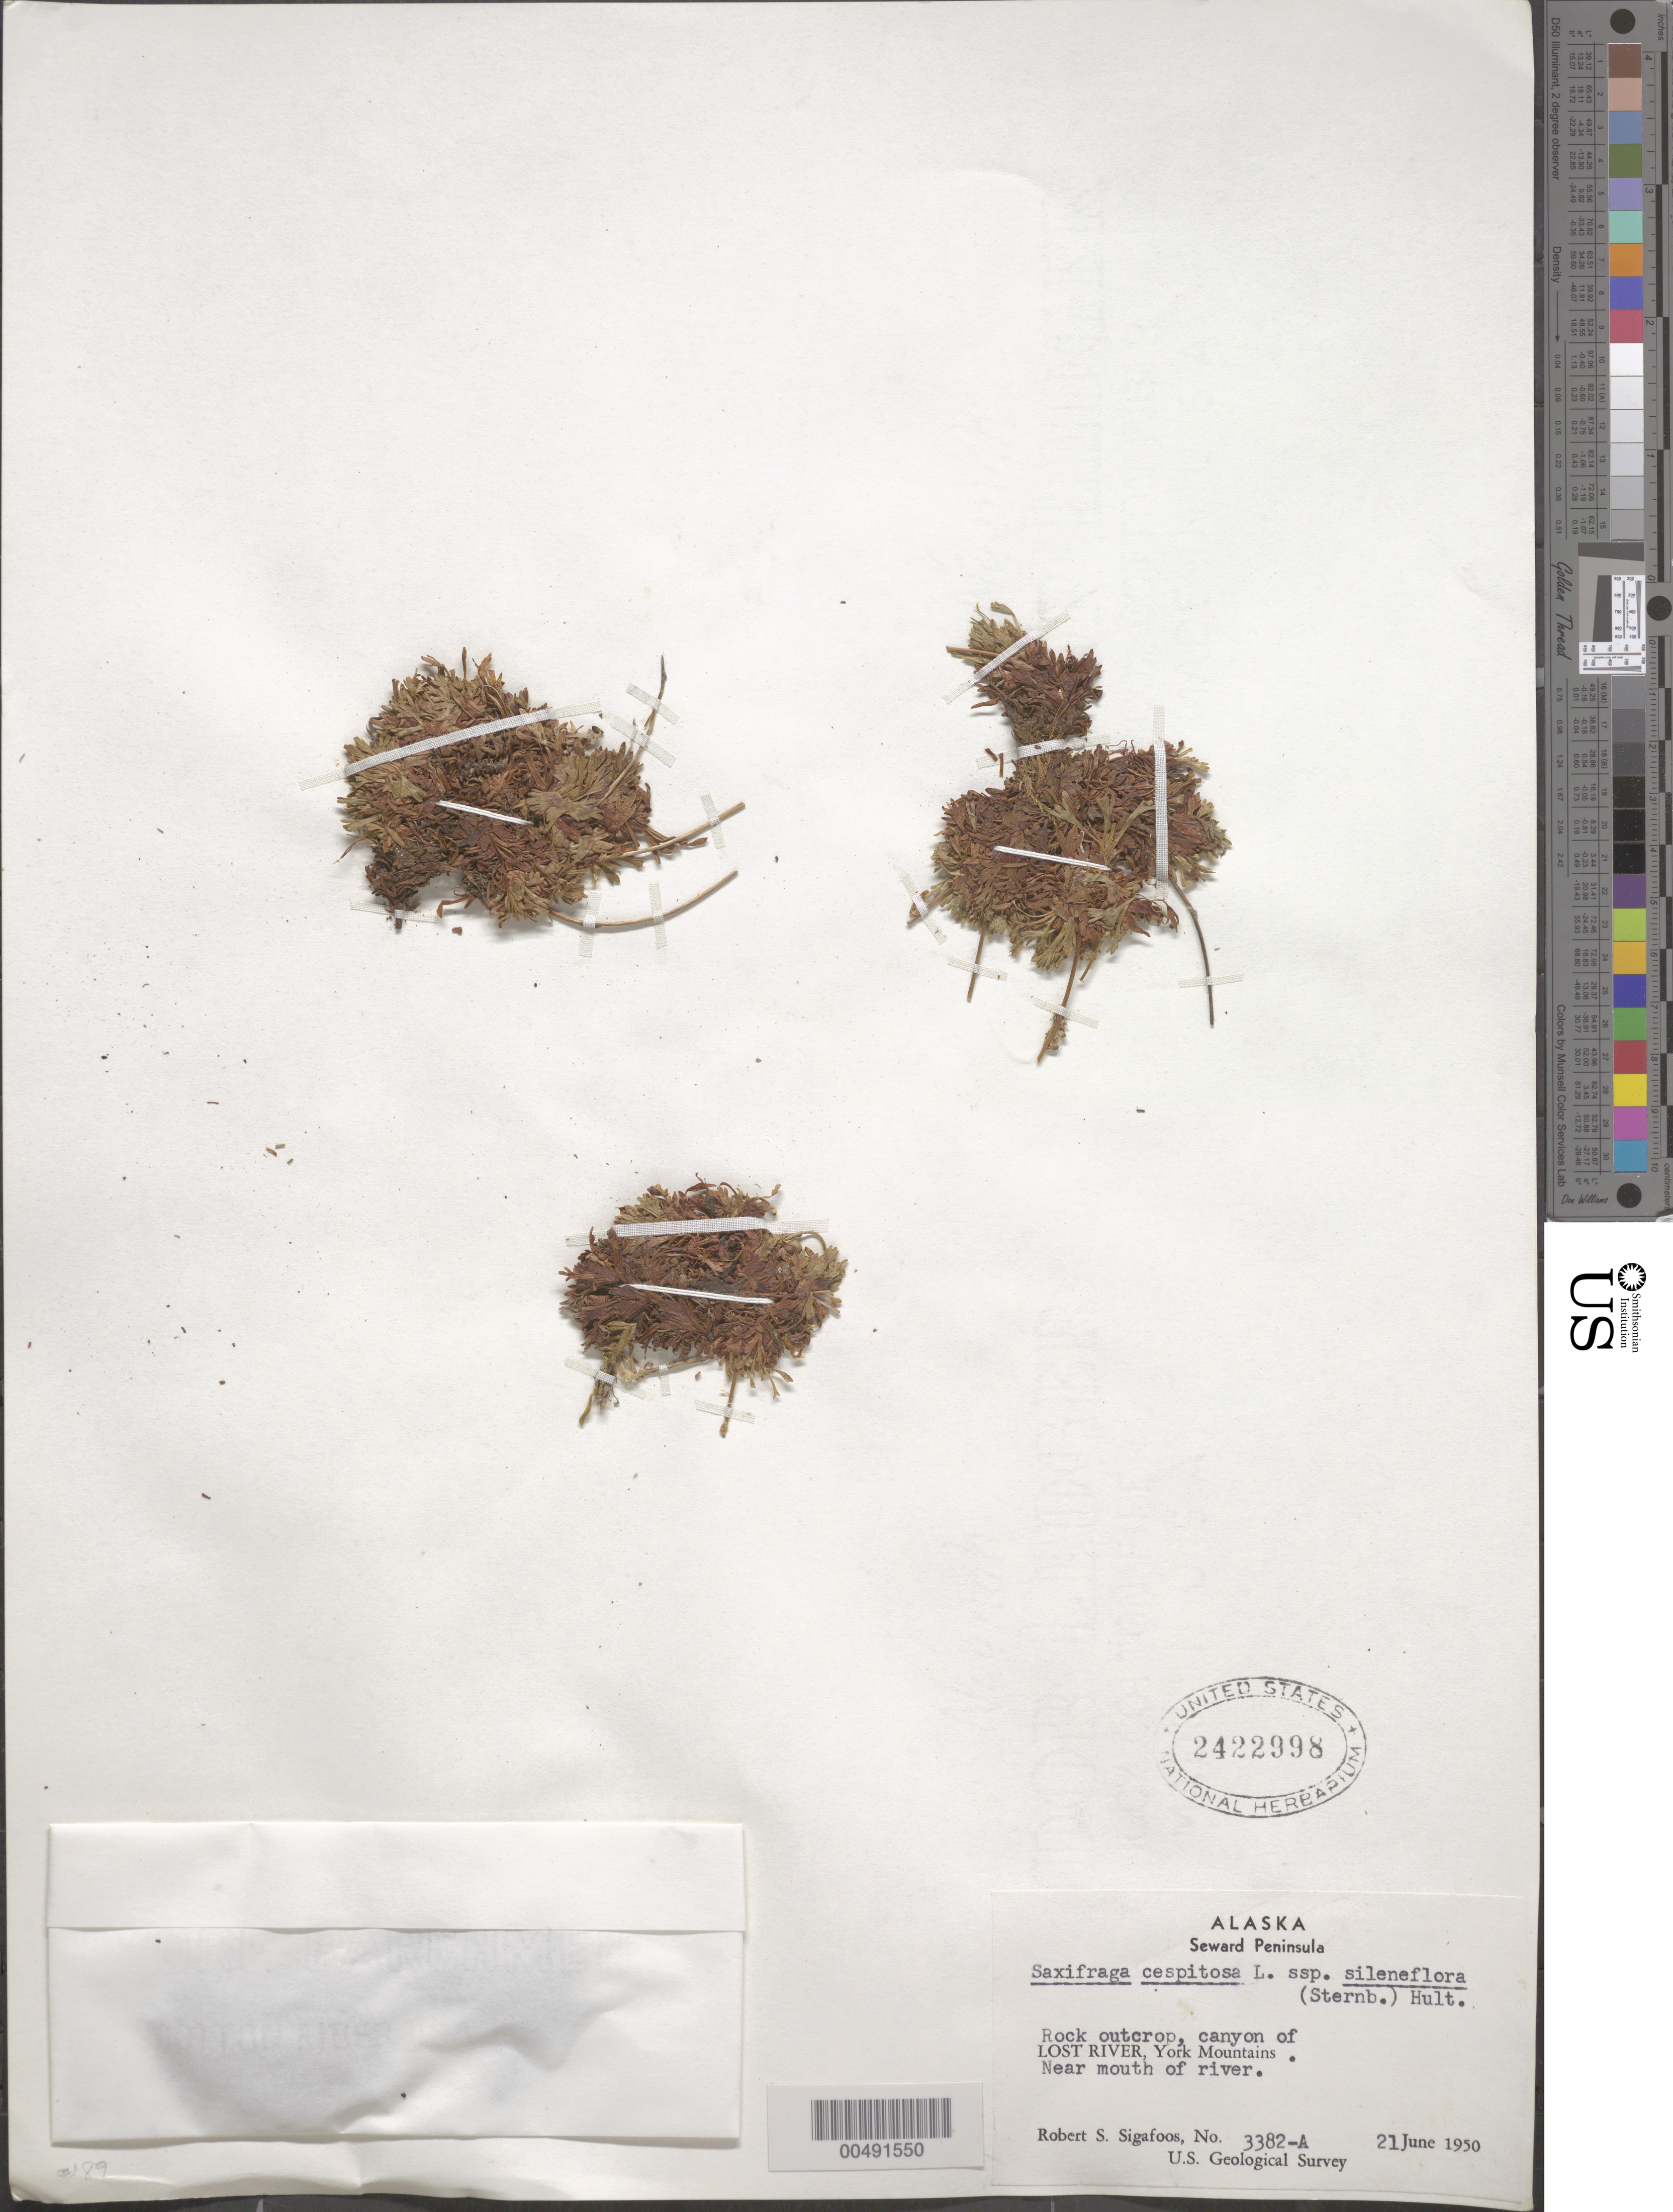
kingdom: Plantae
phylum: Tracheophyta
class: Magnoliopsida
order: Saxifragales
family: Saxifragaceae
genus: Saxifraga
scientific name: Saxifraga cespitosa subsp. sileneflora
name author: L.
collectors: R. Sigafoos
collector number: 3382-A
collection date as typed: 21 Jun 1950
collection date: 1950-06-21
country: United States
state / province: Alaska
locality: Seward Peninsula, York Mountains, canyon of Lost River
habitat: on rock outcrop, in canyon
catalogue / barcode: US 2422998